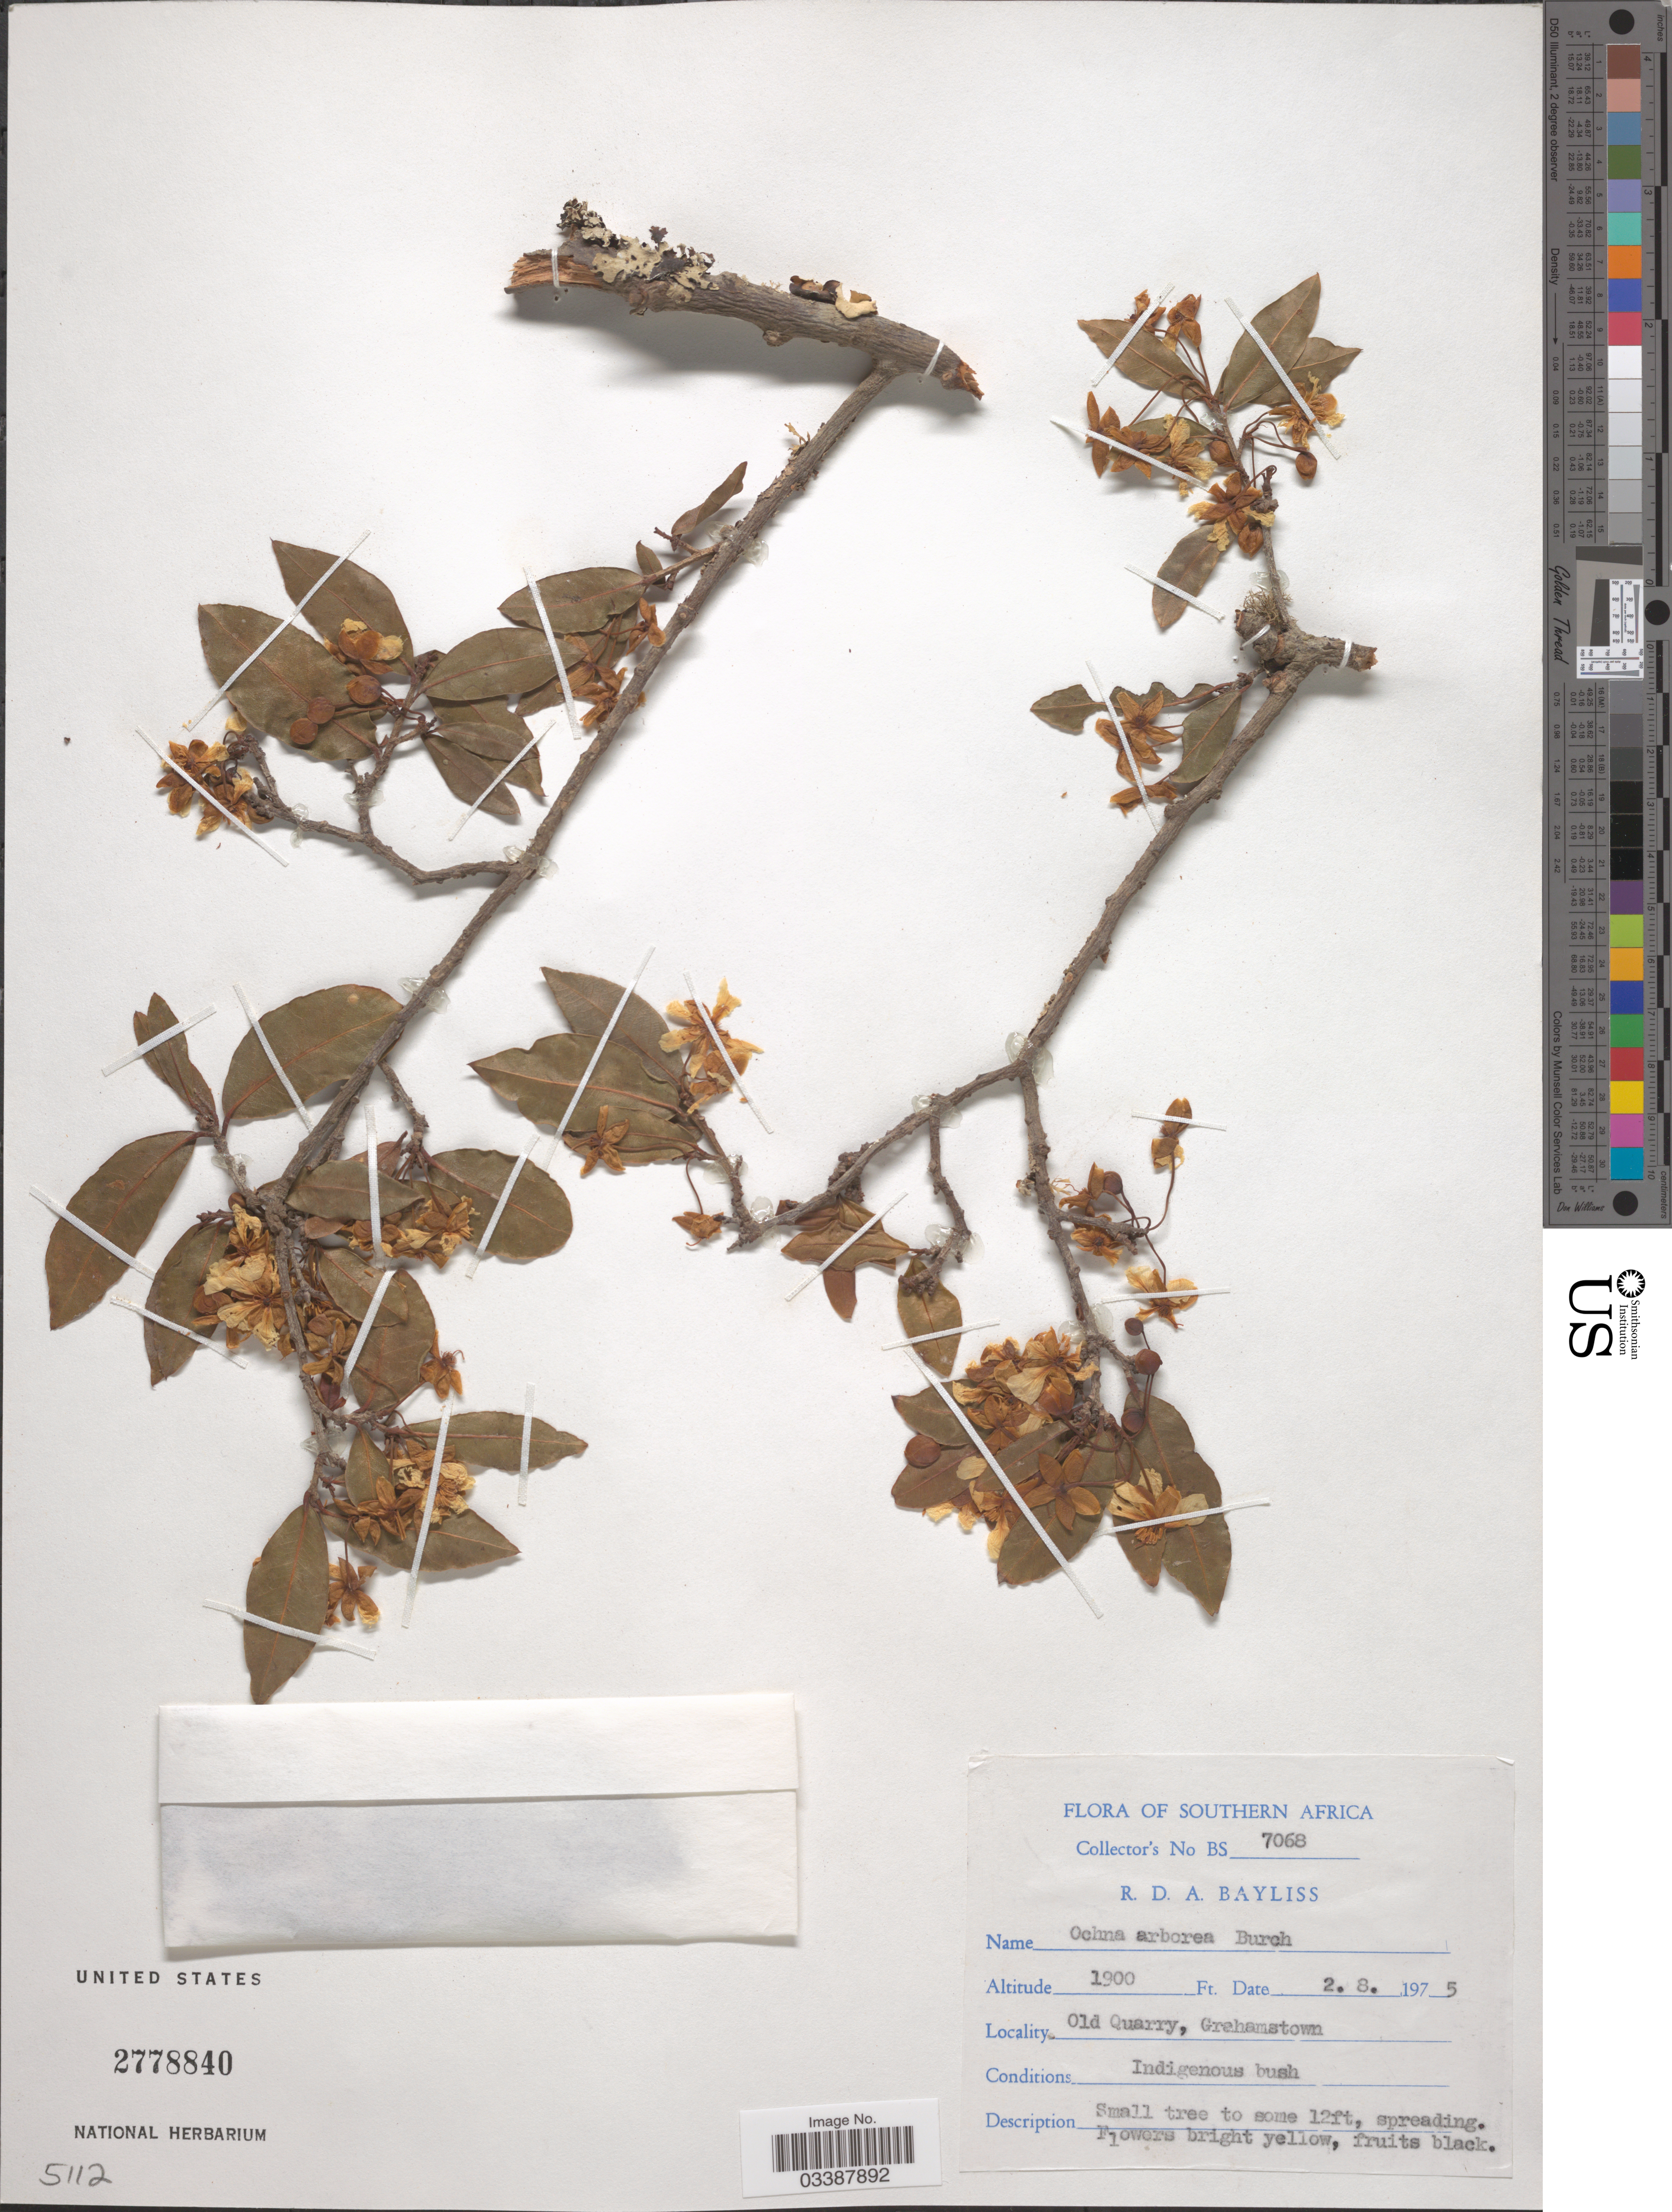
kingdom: Plantae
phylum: Tracheophyta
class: Magnoliopsida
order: Malpighiales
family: Ochnaceae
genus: Ochna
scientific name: Ochna arborea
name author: Burch. ex DC.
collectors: R. Bayliss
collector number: BS 7068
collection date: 1975-08-02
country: South Africa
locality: Southern Africa. Old Quarry, Grahamstown.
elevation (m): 579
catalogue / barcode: US 2778840